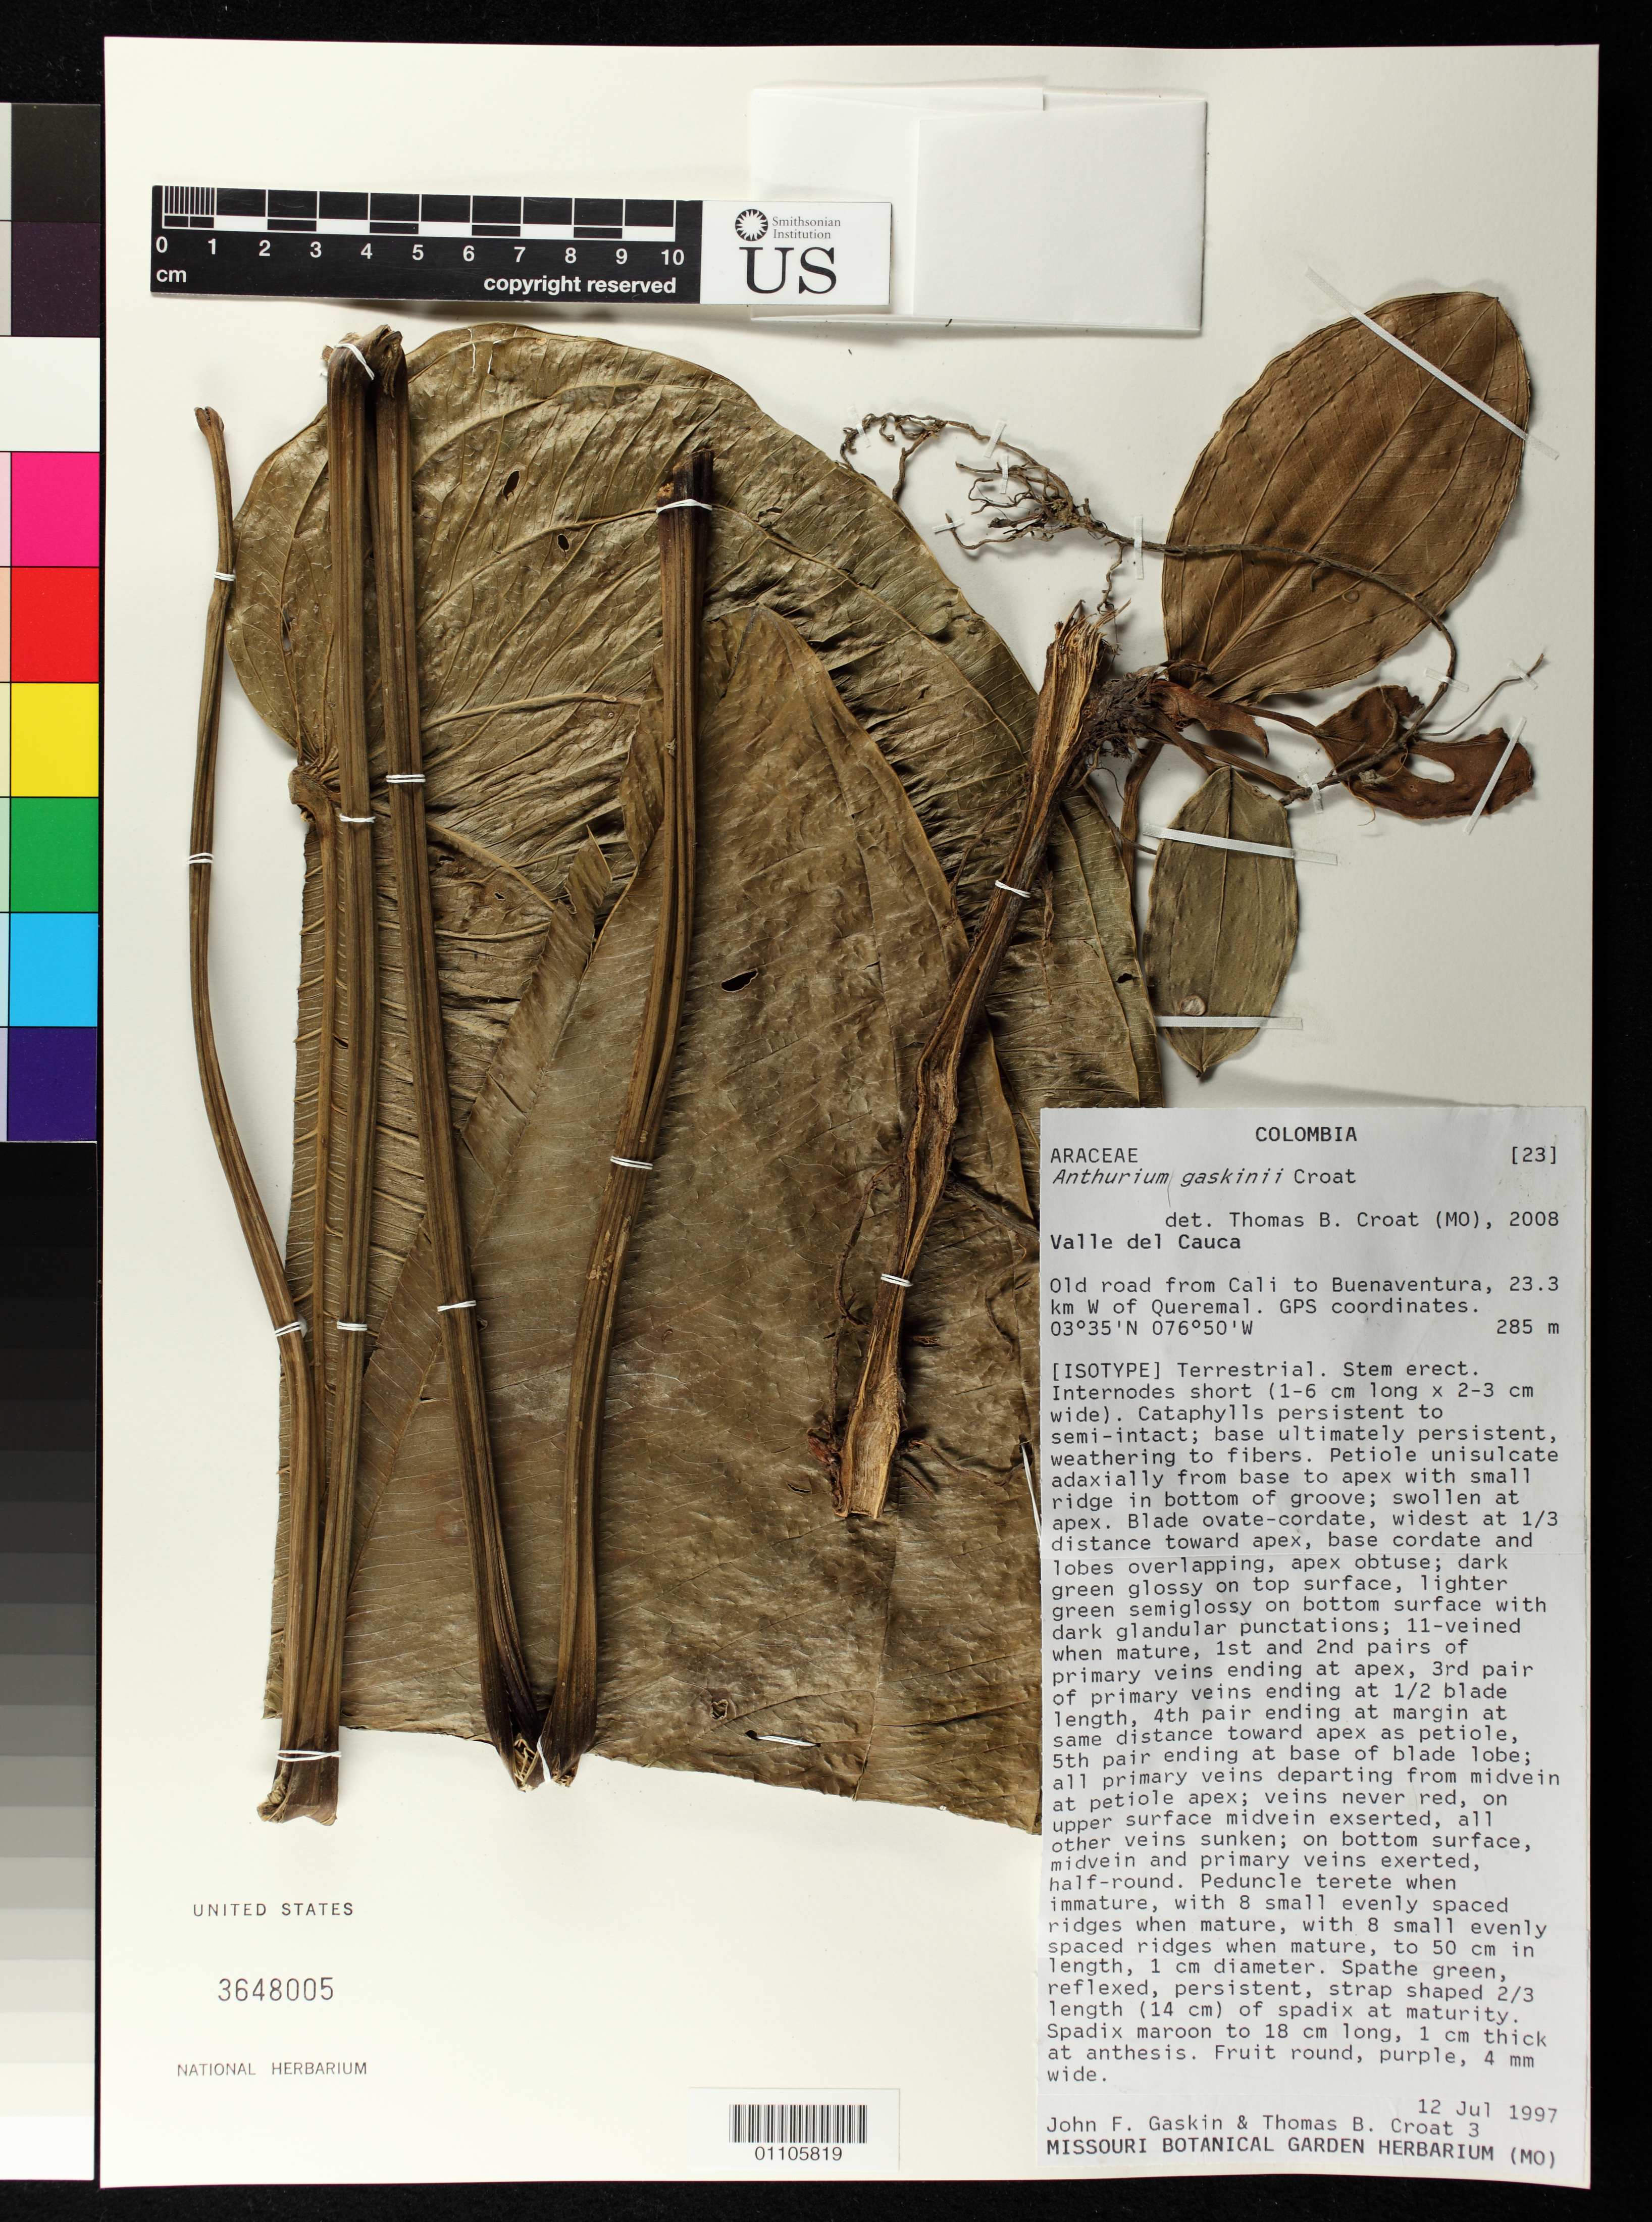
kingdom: Plantae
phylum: Tracheophyta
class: Liliopsida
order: Alismatales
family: Araceae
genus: Anthurium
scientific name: Anthurium gaskinii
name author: Croat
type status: Isotype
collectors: J. F. Gaskin & T. B. Croat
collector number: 3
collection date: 1997-07-12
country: Colombia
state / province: Valle del Cauca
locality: Old road from Cali to Buenaventura, 23.3 km W of Queremal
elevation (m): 285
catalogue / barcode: US 3648005